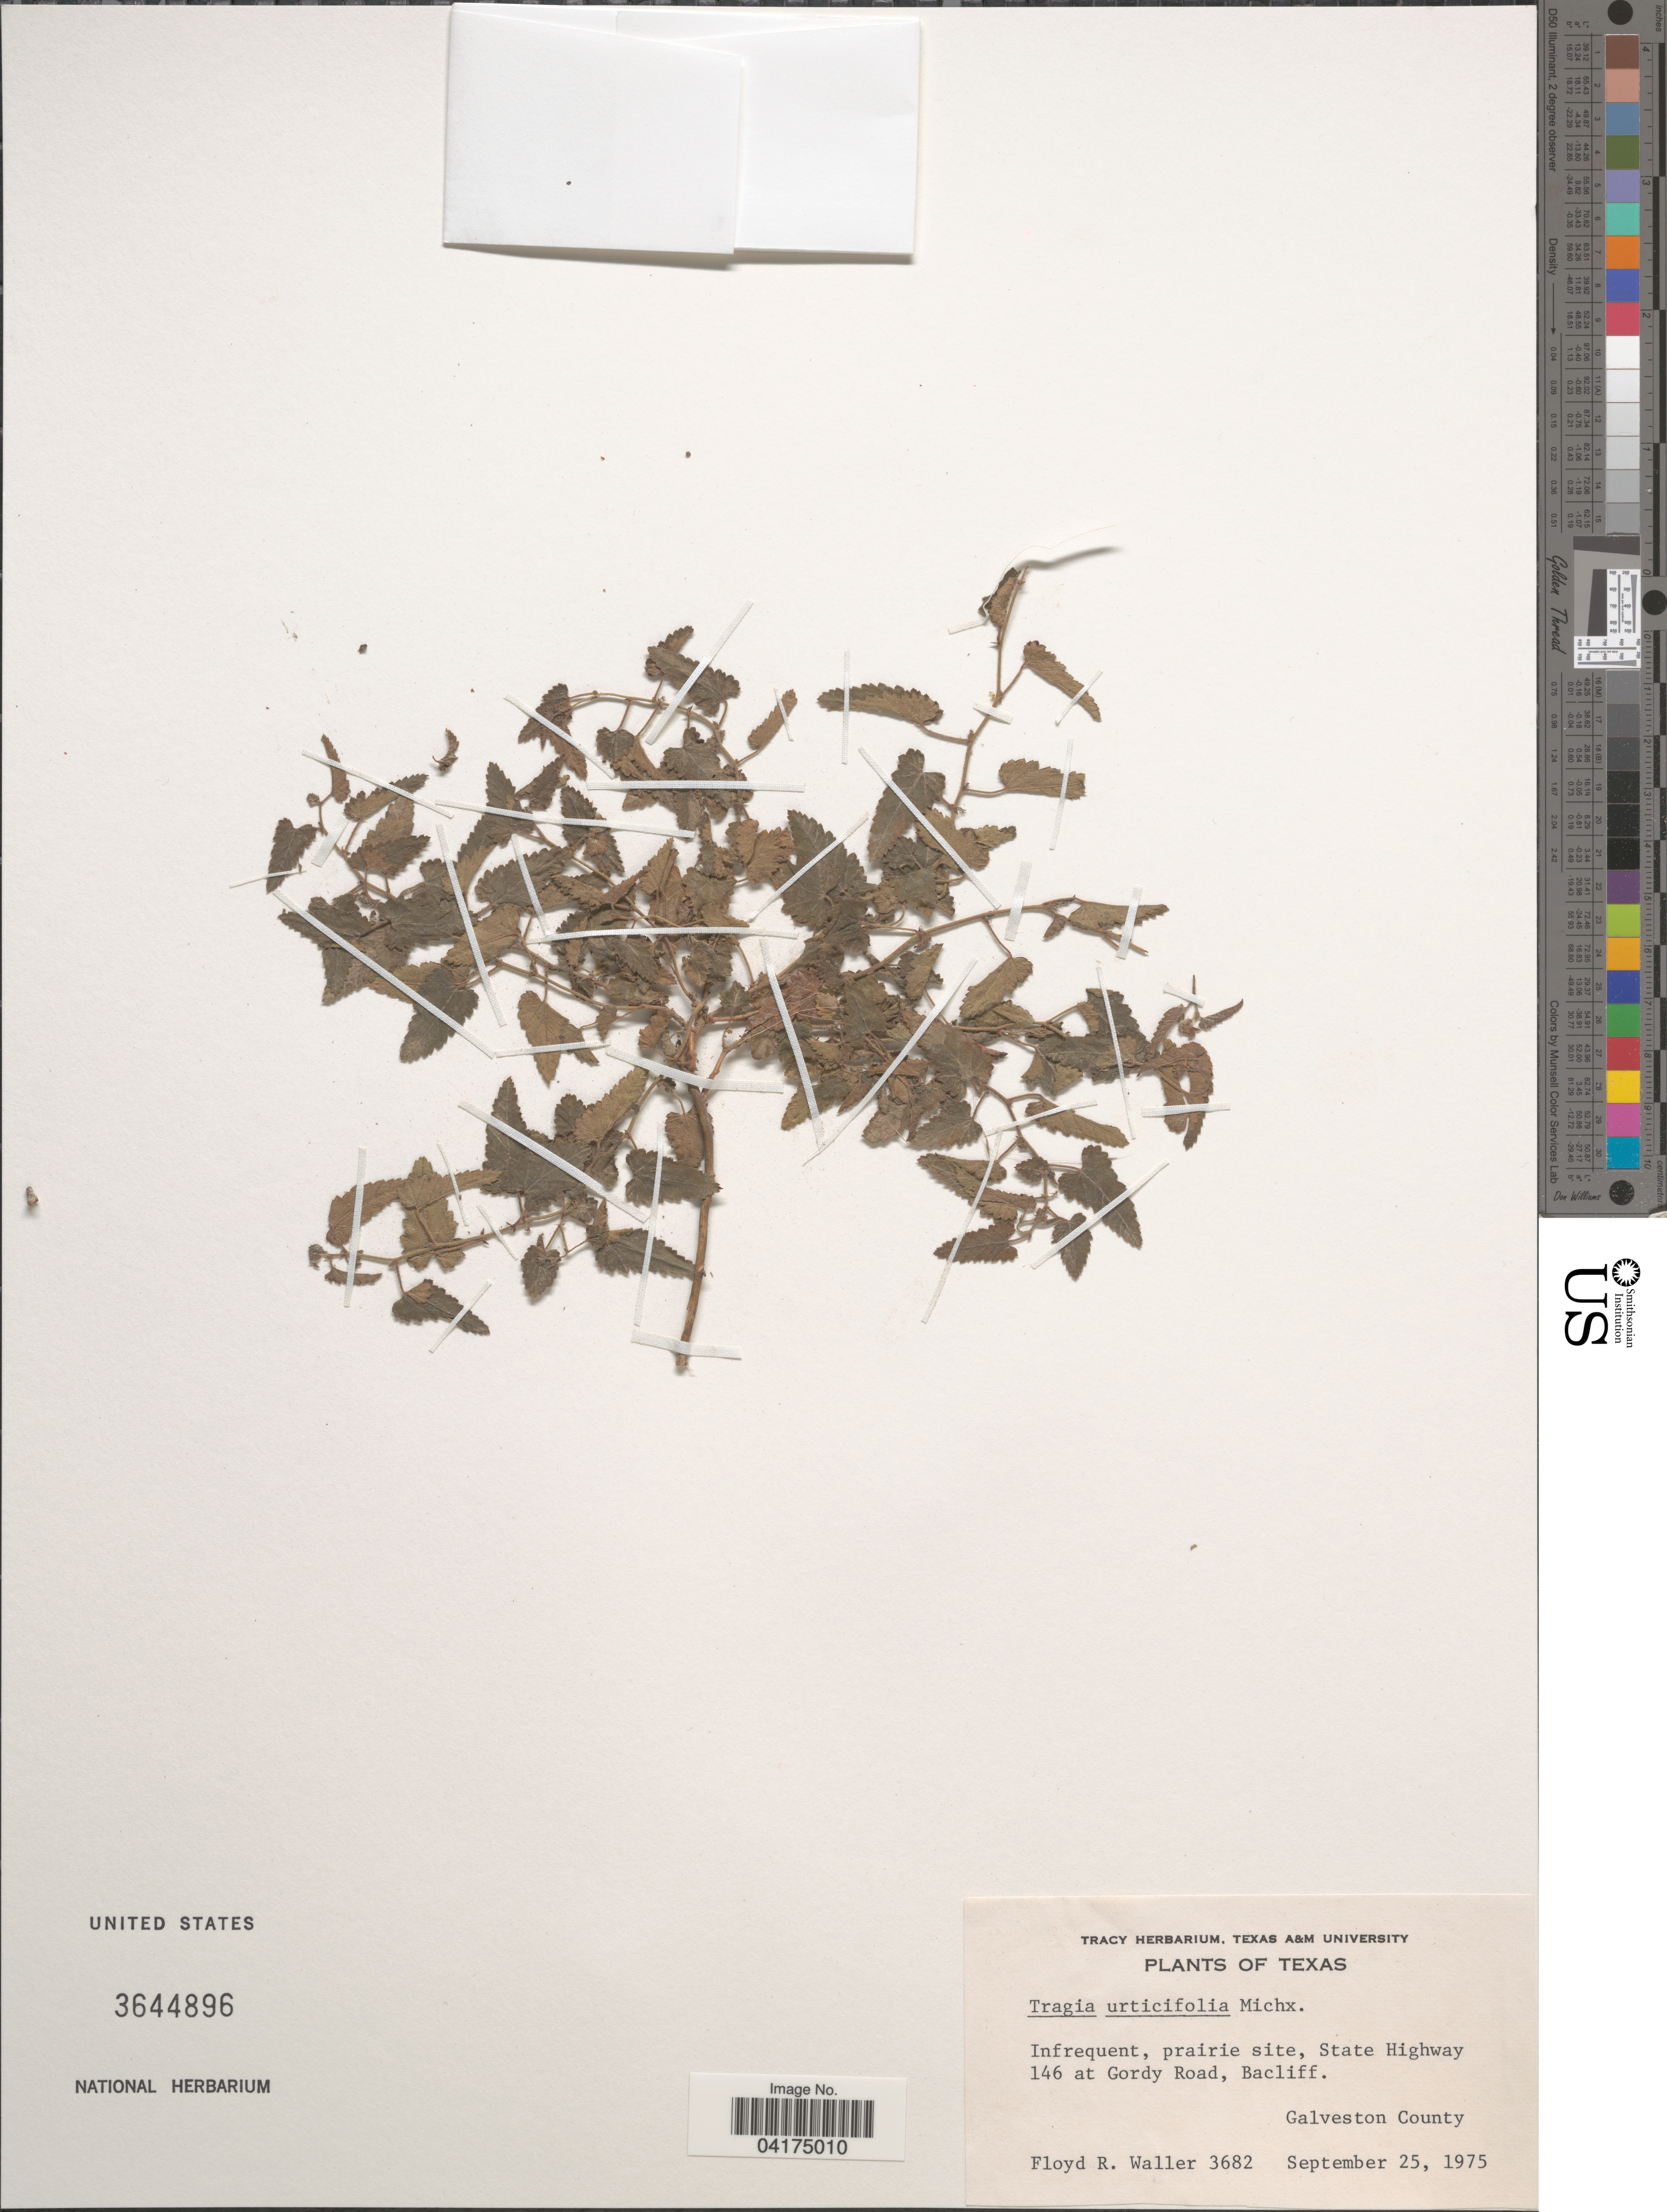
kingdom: Plantae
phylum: Tracheophyta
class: Magnoliopsida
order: Malpighiales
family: Euphorbiaceae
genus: Tragia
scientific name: Tragia urticifolia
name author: Michx.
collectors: F. R. Waller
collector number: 3682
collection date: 1975-09-25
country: United States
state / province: Texas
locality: State highway 146 at Gordy Road, Bacliff. Galveston County.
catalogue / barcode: US 3644896